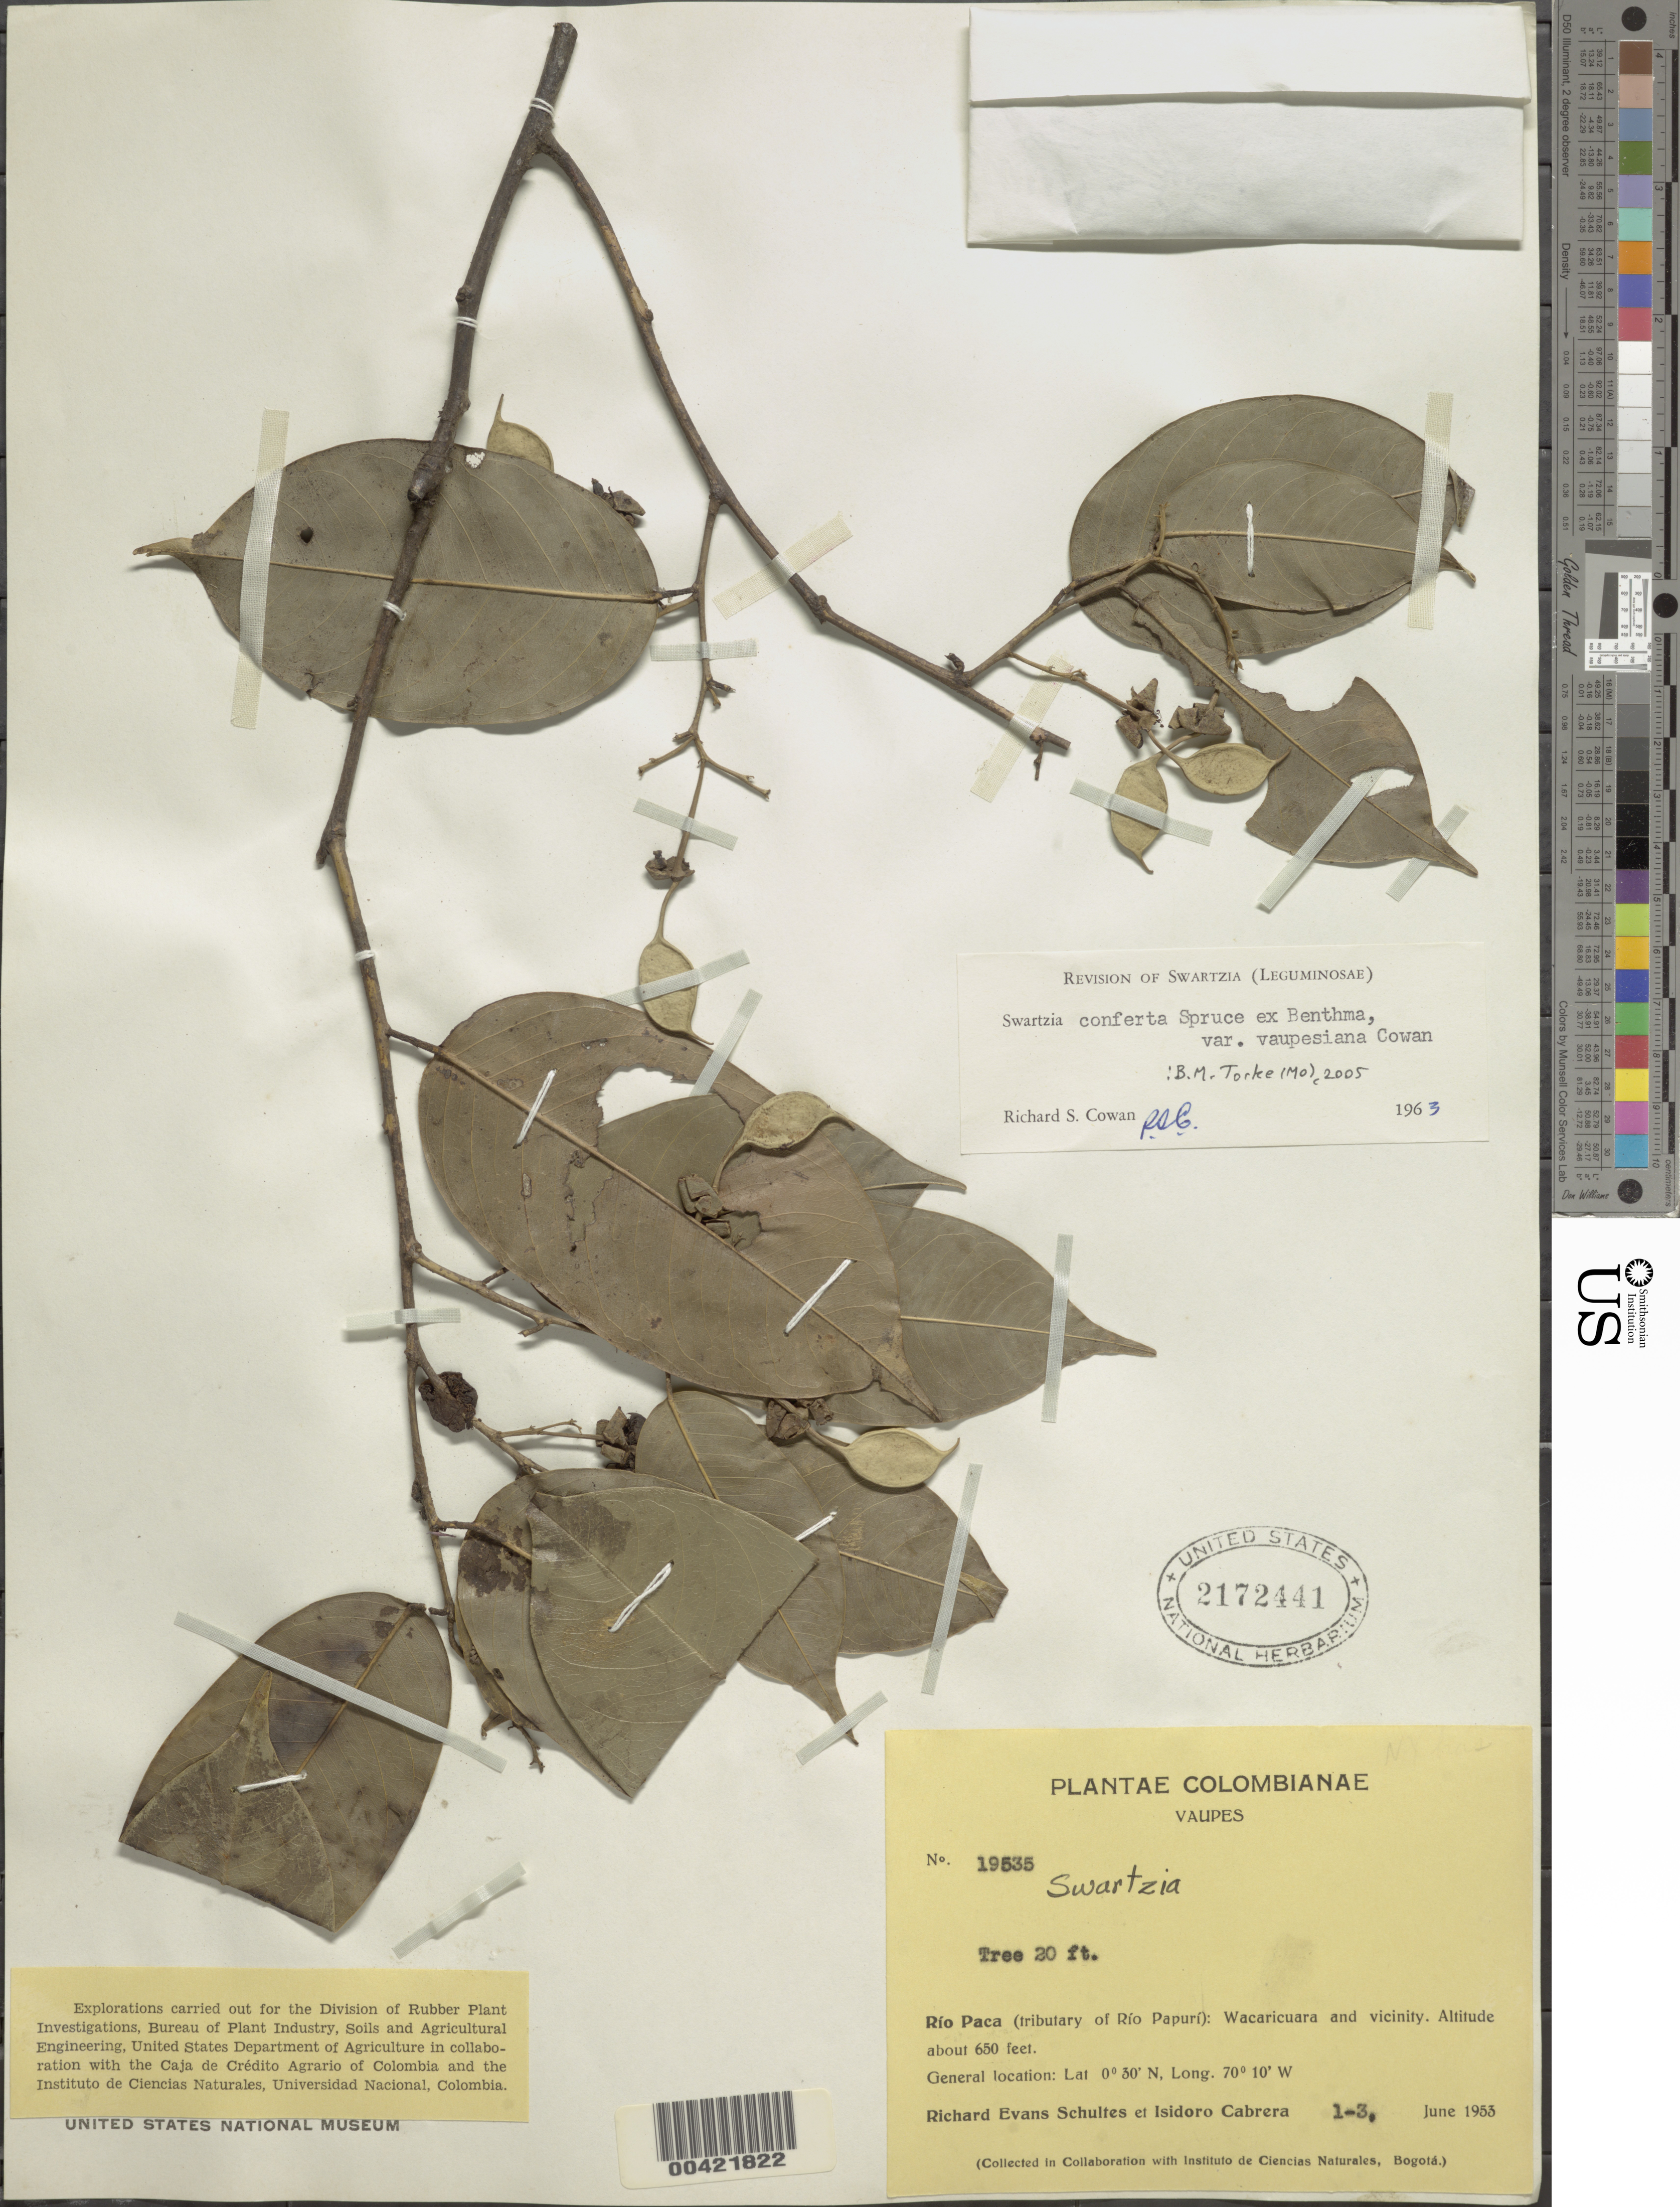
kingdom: Plantae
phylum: Tracheophyta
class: Magnoliopsida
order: Fabales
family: Fabaceae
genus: Swartzia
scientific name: Swartzia conferta var. vaupesiana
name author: R.S. Cowan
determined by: Cowan, R. S.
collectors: R. E. Schultes & I. Cabrera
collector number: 19535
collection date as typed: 01 Jun 1953 to 03 Jun 1953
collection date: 1953-06-01/1953-06-03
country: Colombia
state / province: Vaupés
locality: Wacaricuara and vicintity; Rio Paca (tributary of Rio Papuri)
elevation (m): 650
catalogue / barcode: US 2172441